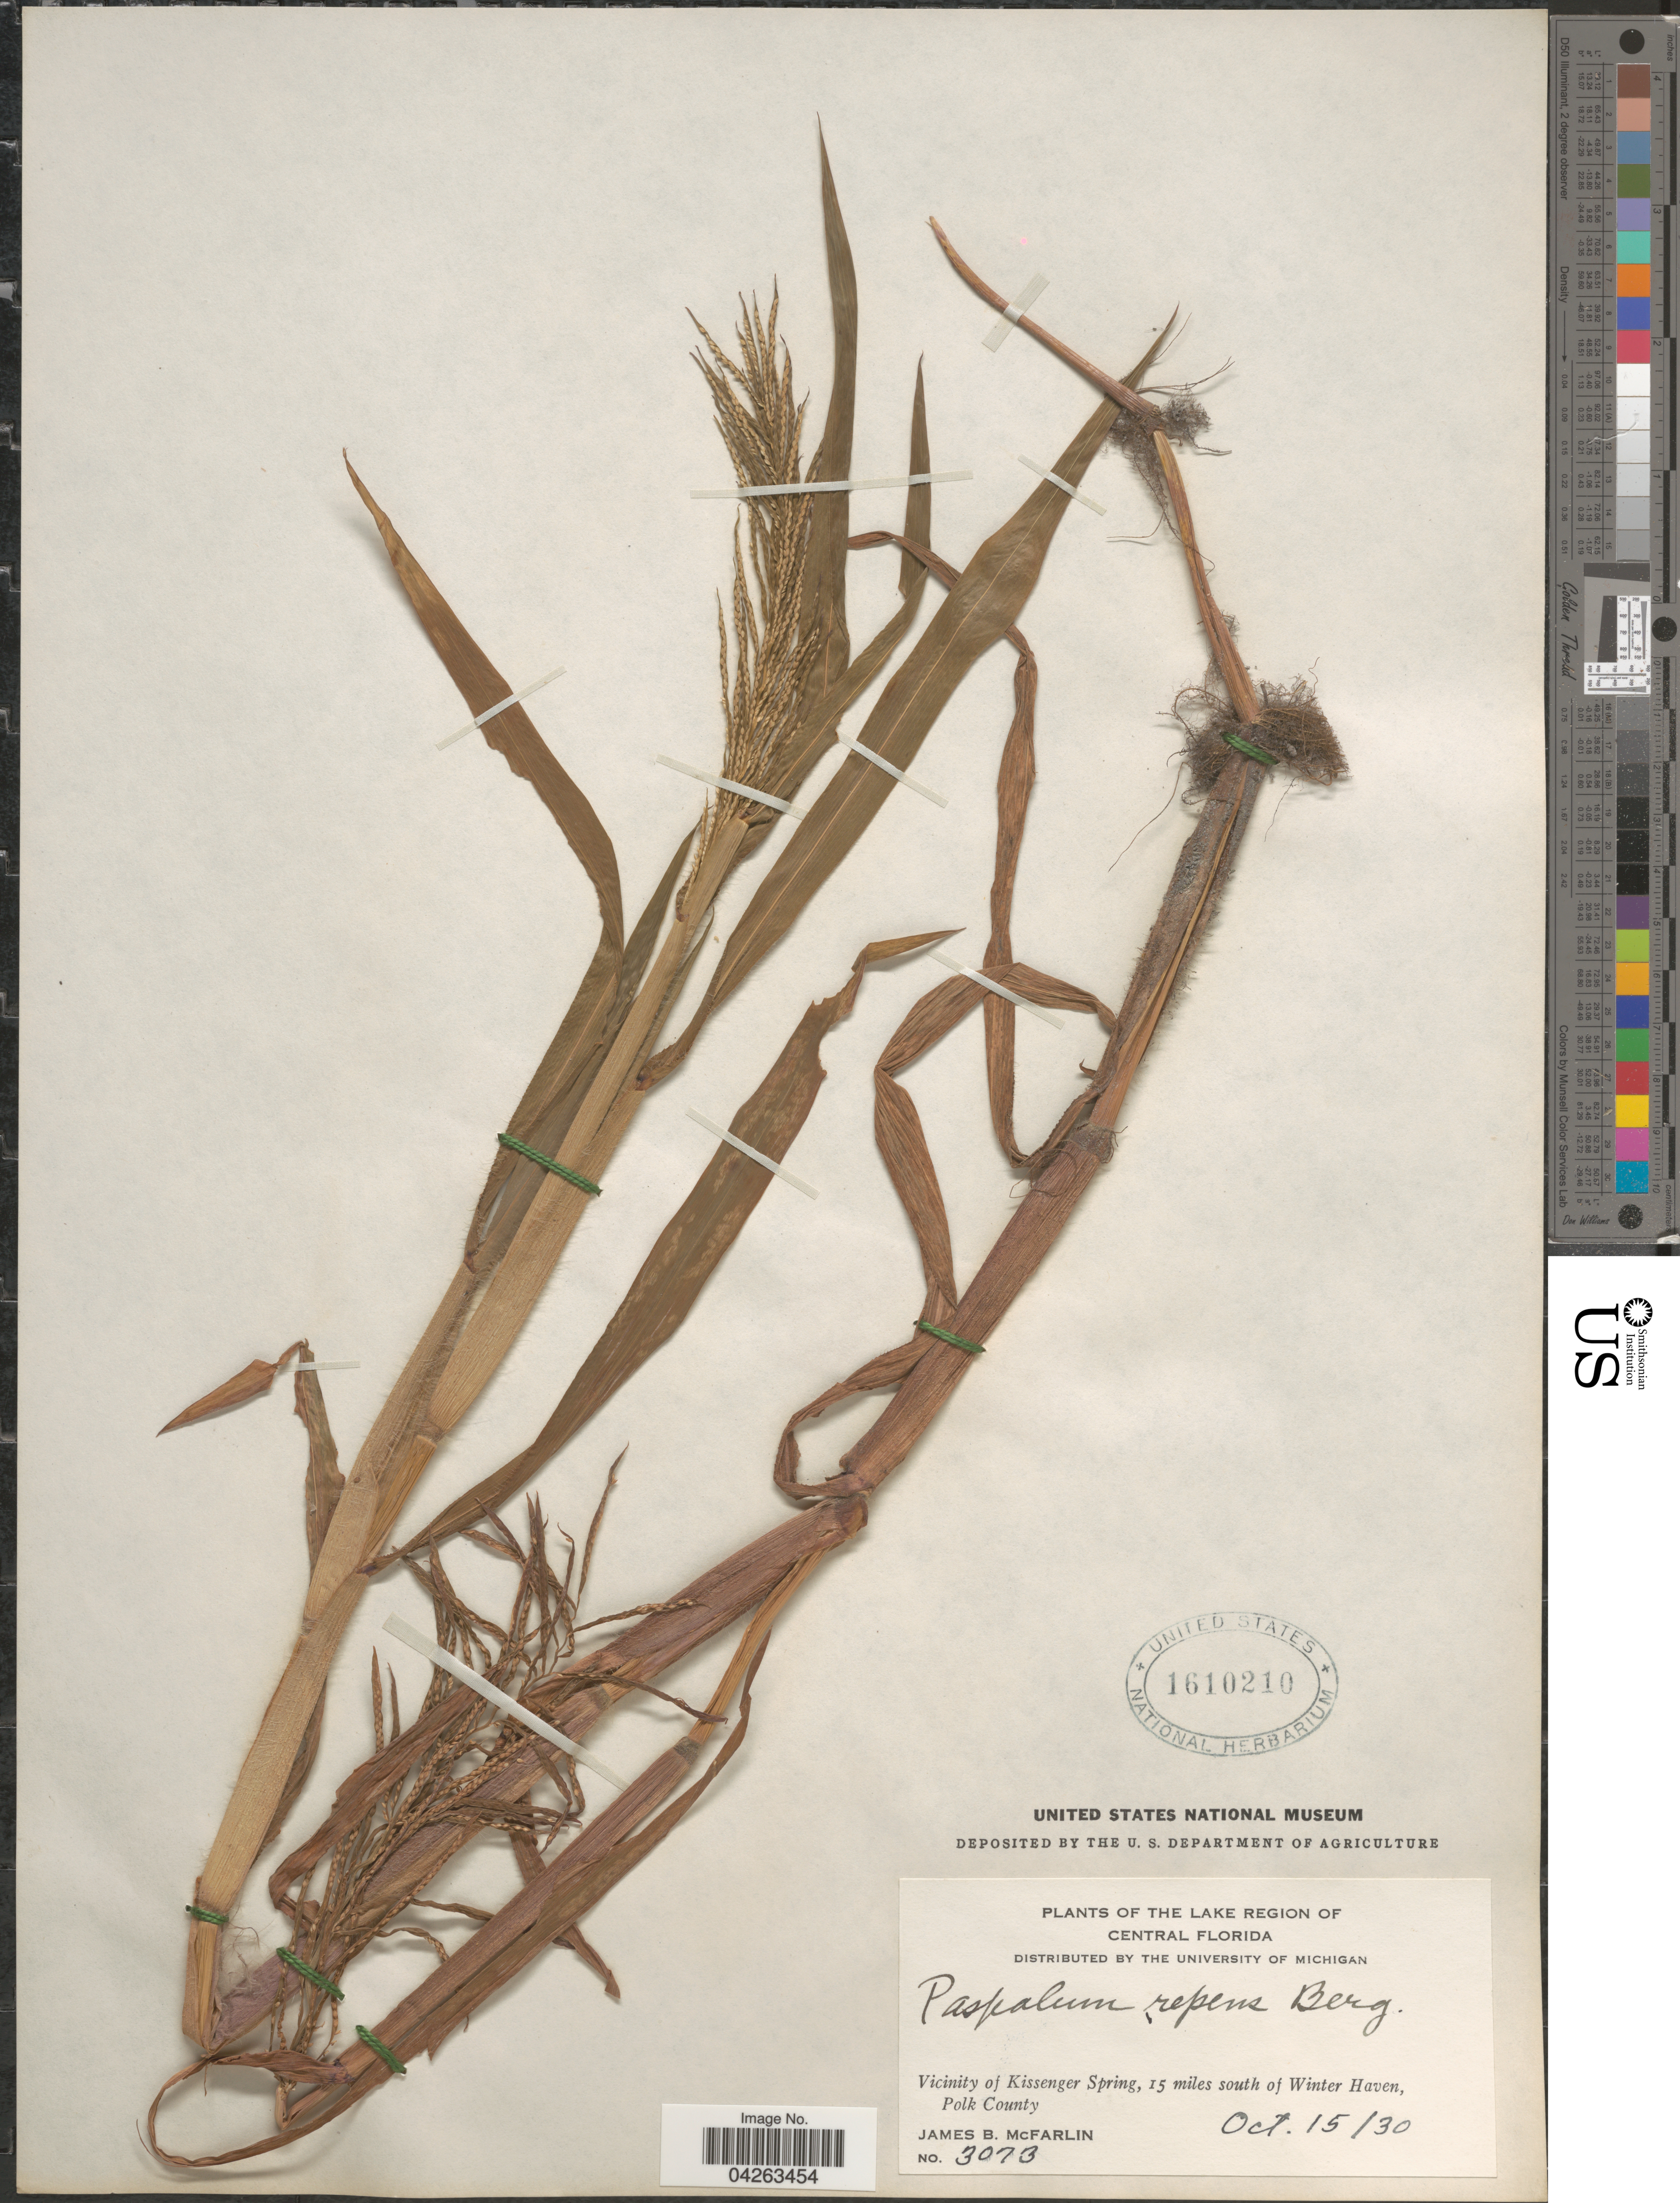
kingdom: Plantae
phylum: Tracheophyta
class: Liliopsida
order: Poales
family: Poaceae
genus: Paspalum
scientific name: Paspalum repens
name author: P.J. Bergius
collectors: J. McFarlin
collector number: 3073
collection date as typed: Transcribed d/m/y: 15/10/30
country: United States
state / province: Florida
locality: The Lake Region of Central Florida. Vicinity of Kissenger Spring, 15 miles south of Winter Haven, Polk County.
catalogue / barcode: US 1610210